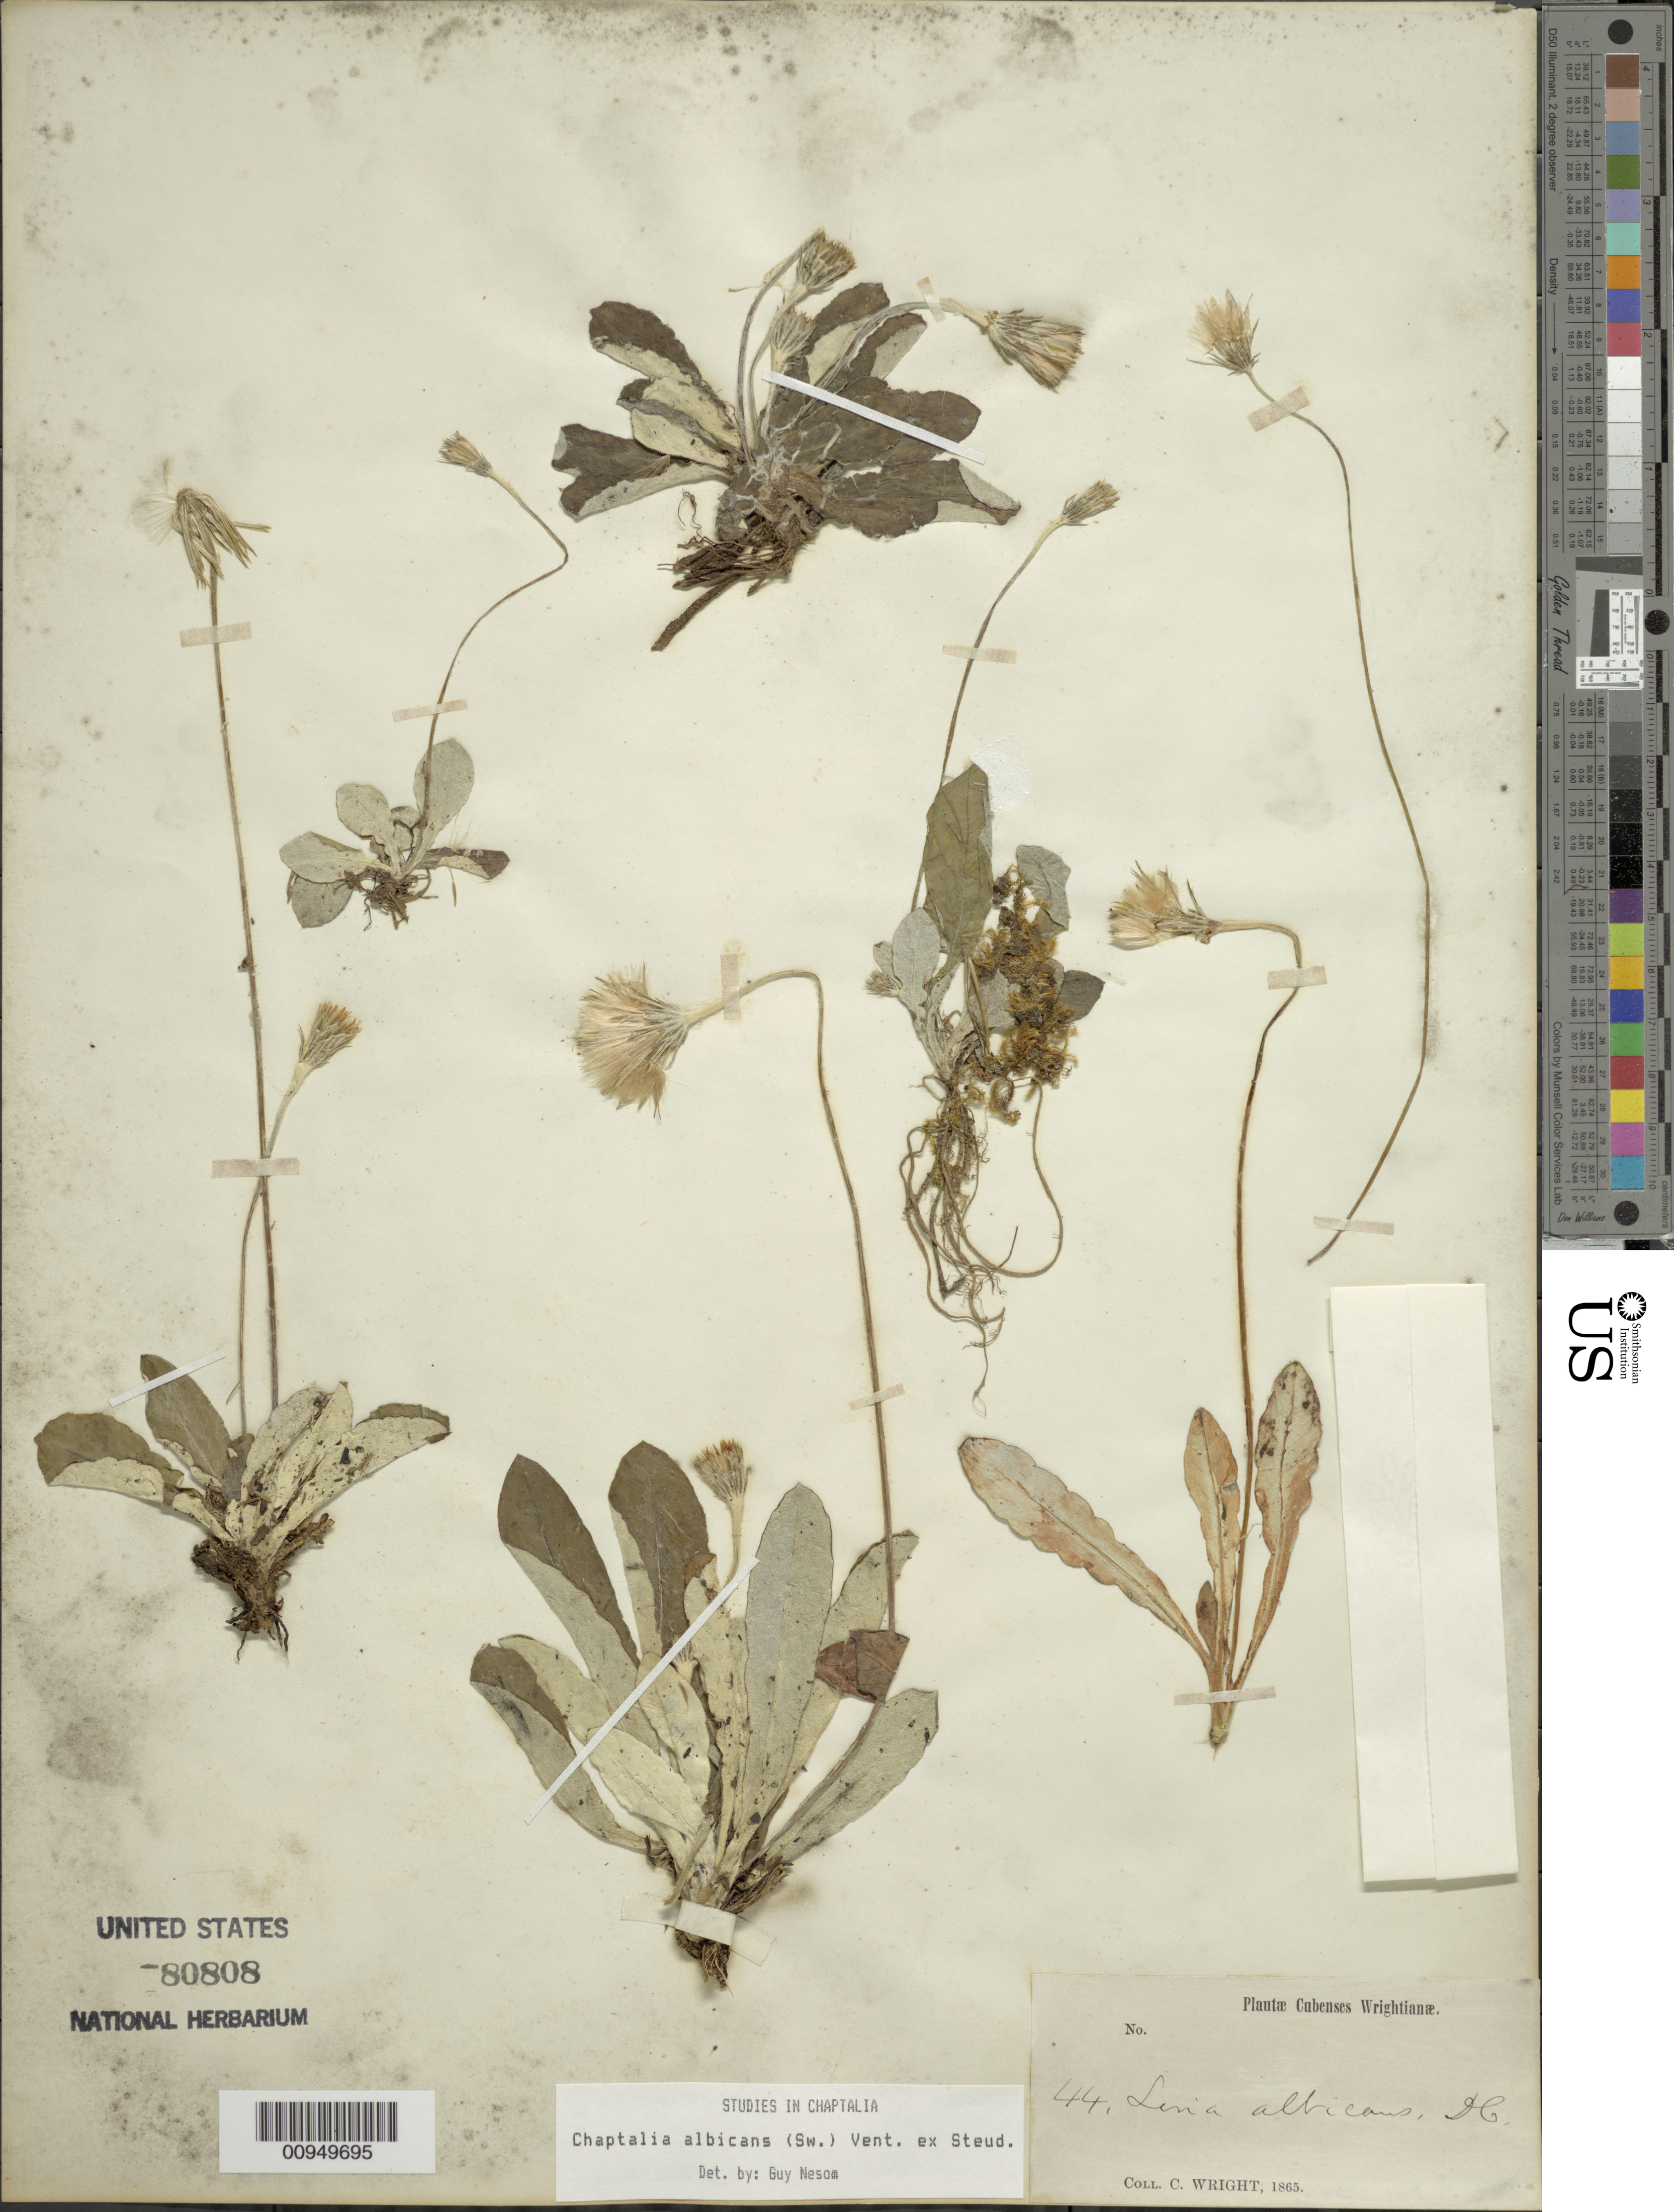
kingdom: Plantae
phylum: Tracheophyta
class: Magnoliopsida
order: Asterales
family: Asteraceae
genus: Chaptalia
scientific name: Chaptalia albicans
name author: (Sw.) Vent. ex B.D. Jacks.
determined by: Nesom, Guy L.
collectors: C. Wright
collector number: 44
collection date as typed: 1865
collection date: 1865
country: Cuba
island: Cuba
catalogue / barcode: US 80808